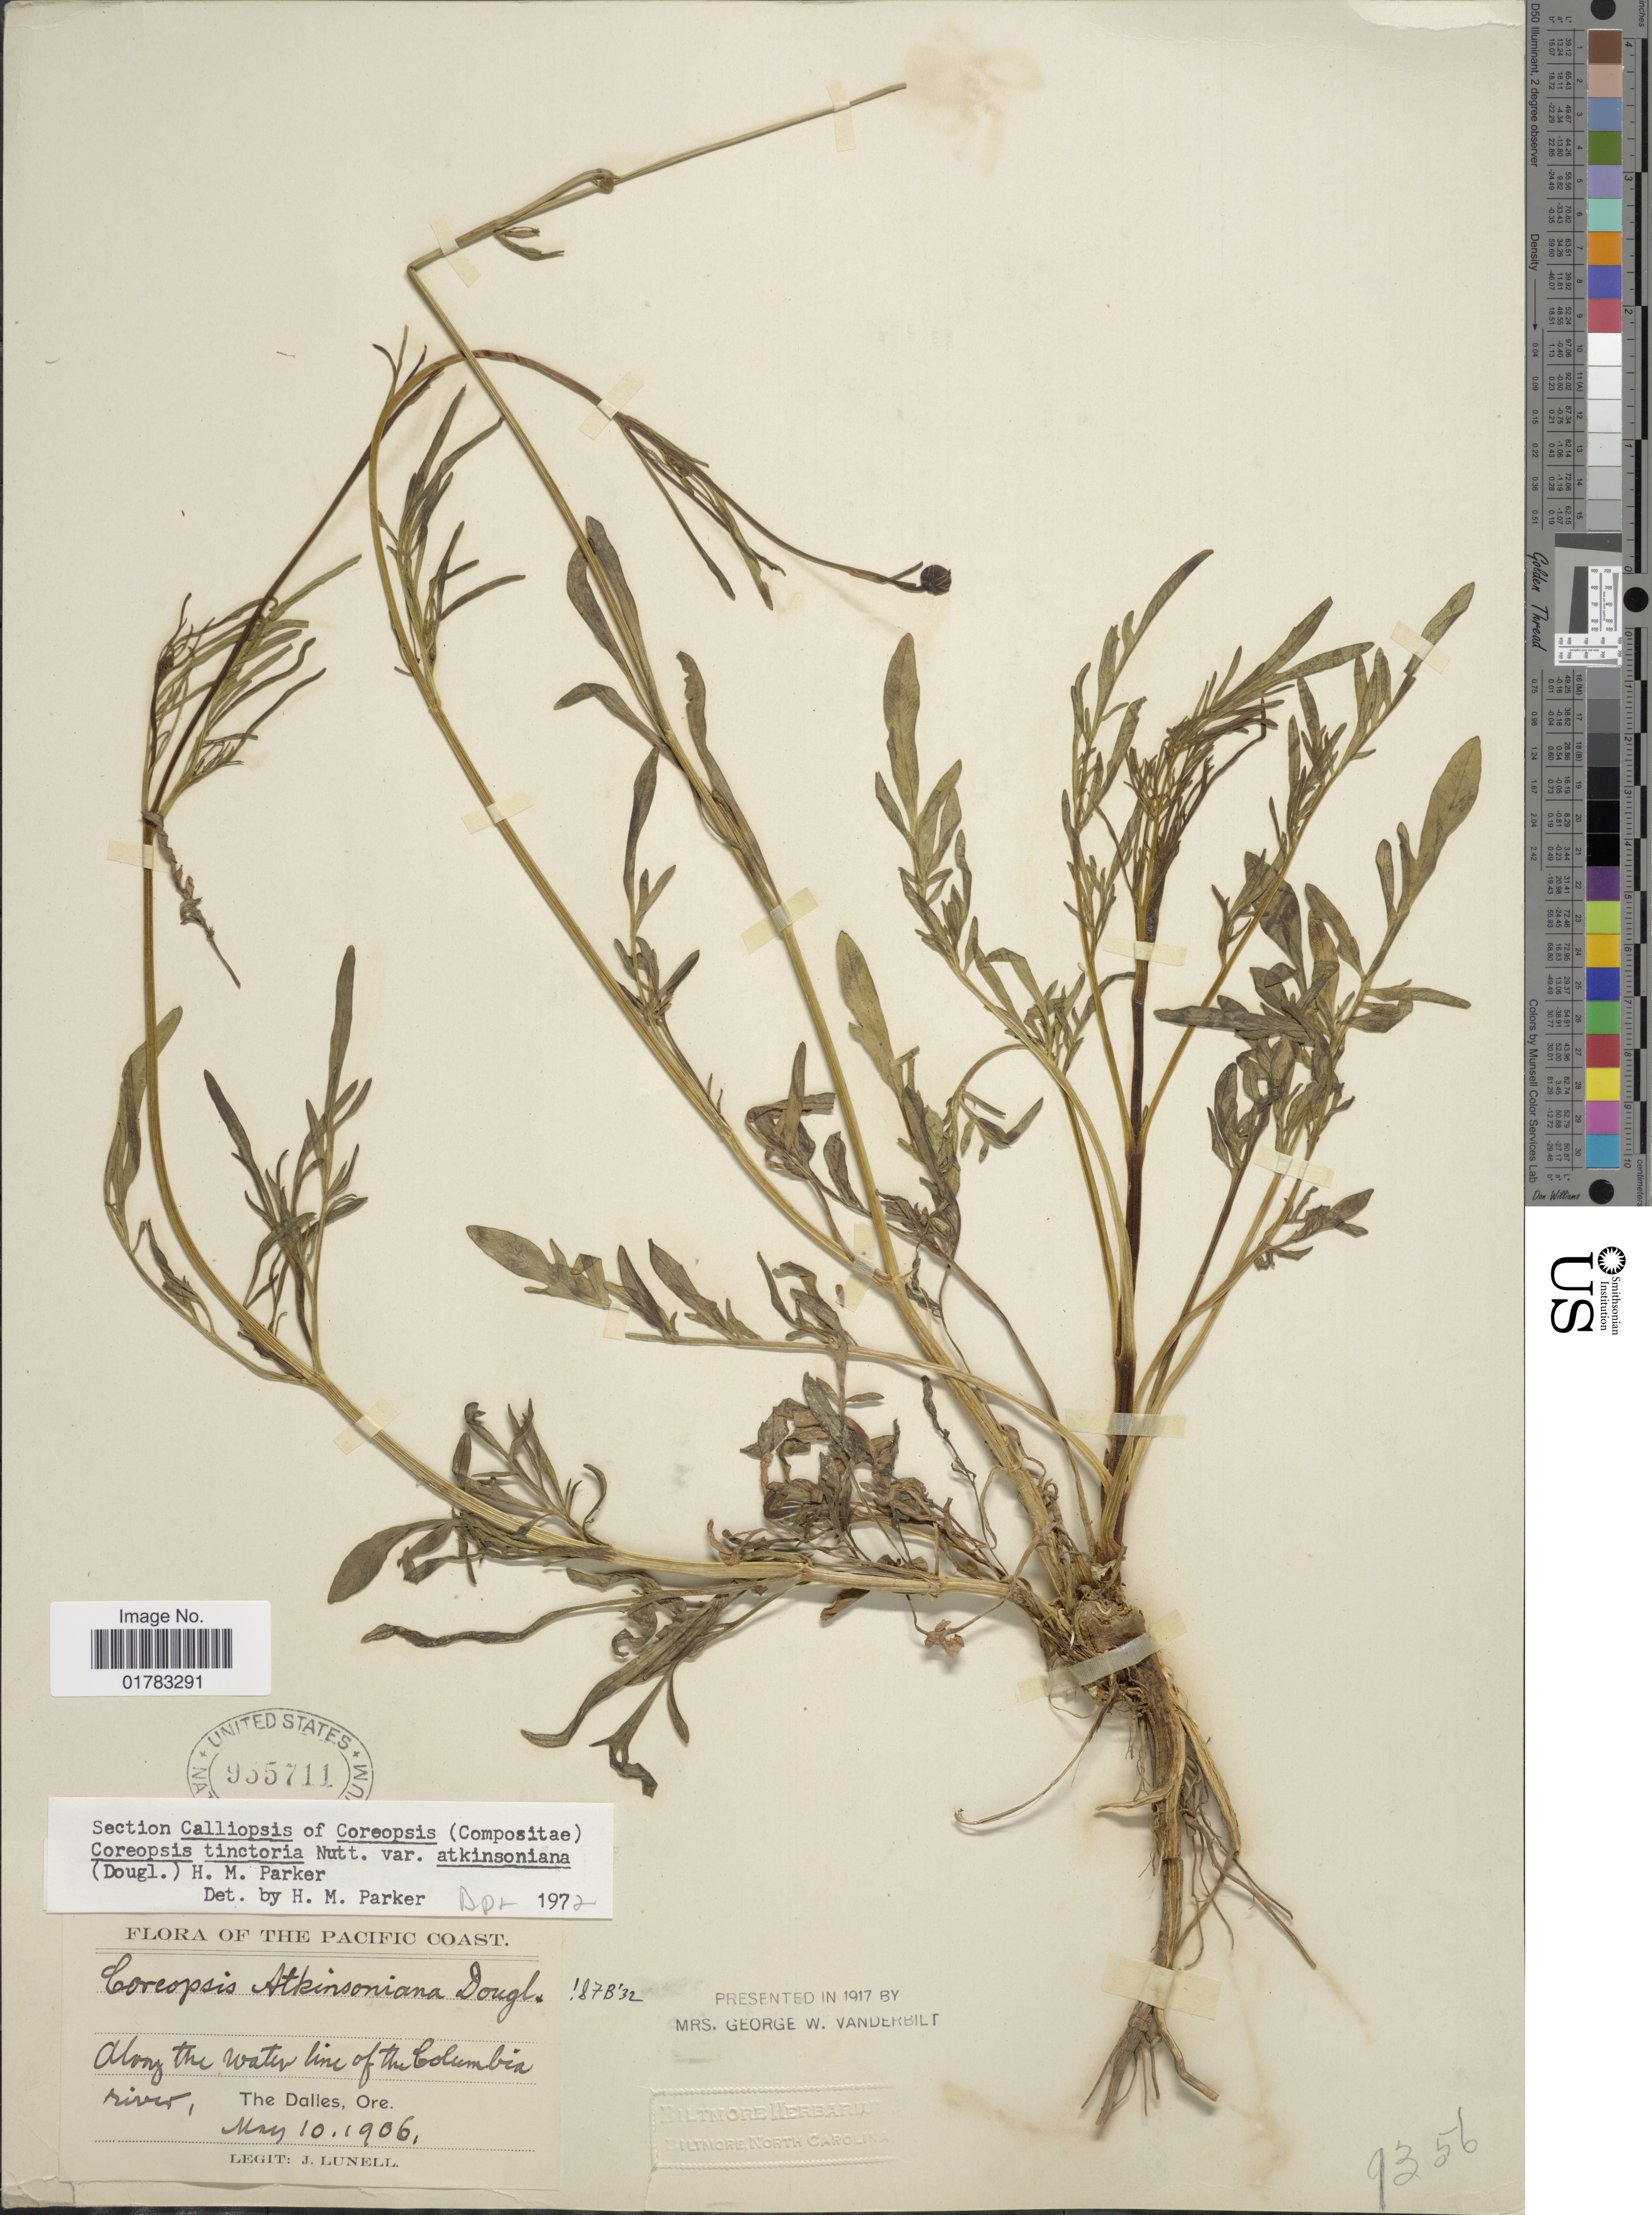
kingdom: Plantae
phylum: Tracheophyta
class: Magnoliopsida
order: Asterales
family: Asteraceae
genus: Coreopsis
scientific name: Coreopsis tinctoria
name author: Nutt.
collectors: J. Lunell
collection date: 1906-05-10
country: United States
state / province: Oregon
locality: Pacific Coast, along the water line of the Columbia river, The Dalles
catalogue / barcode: US 935711